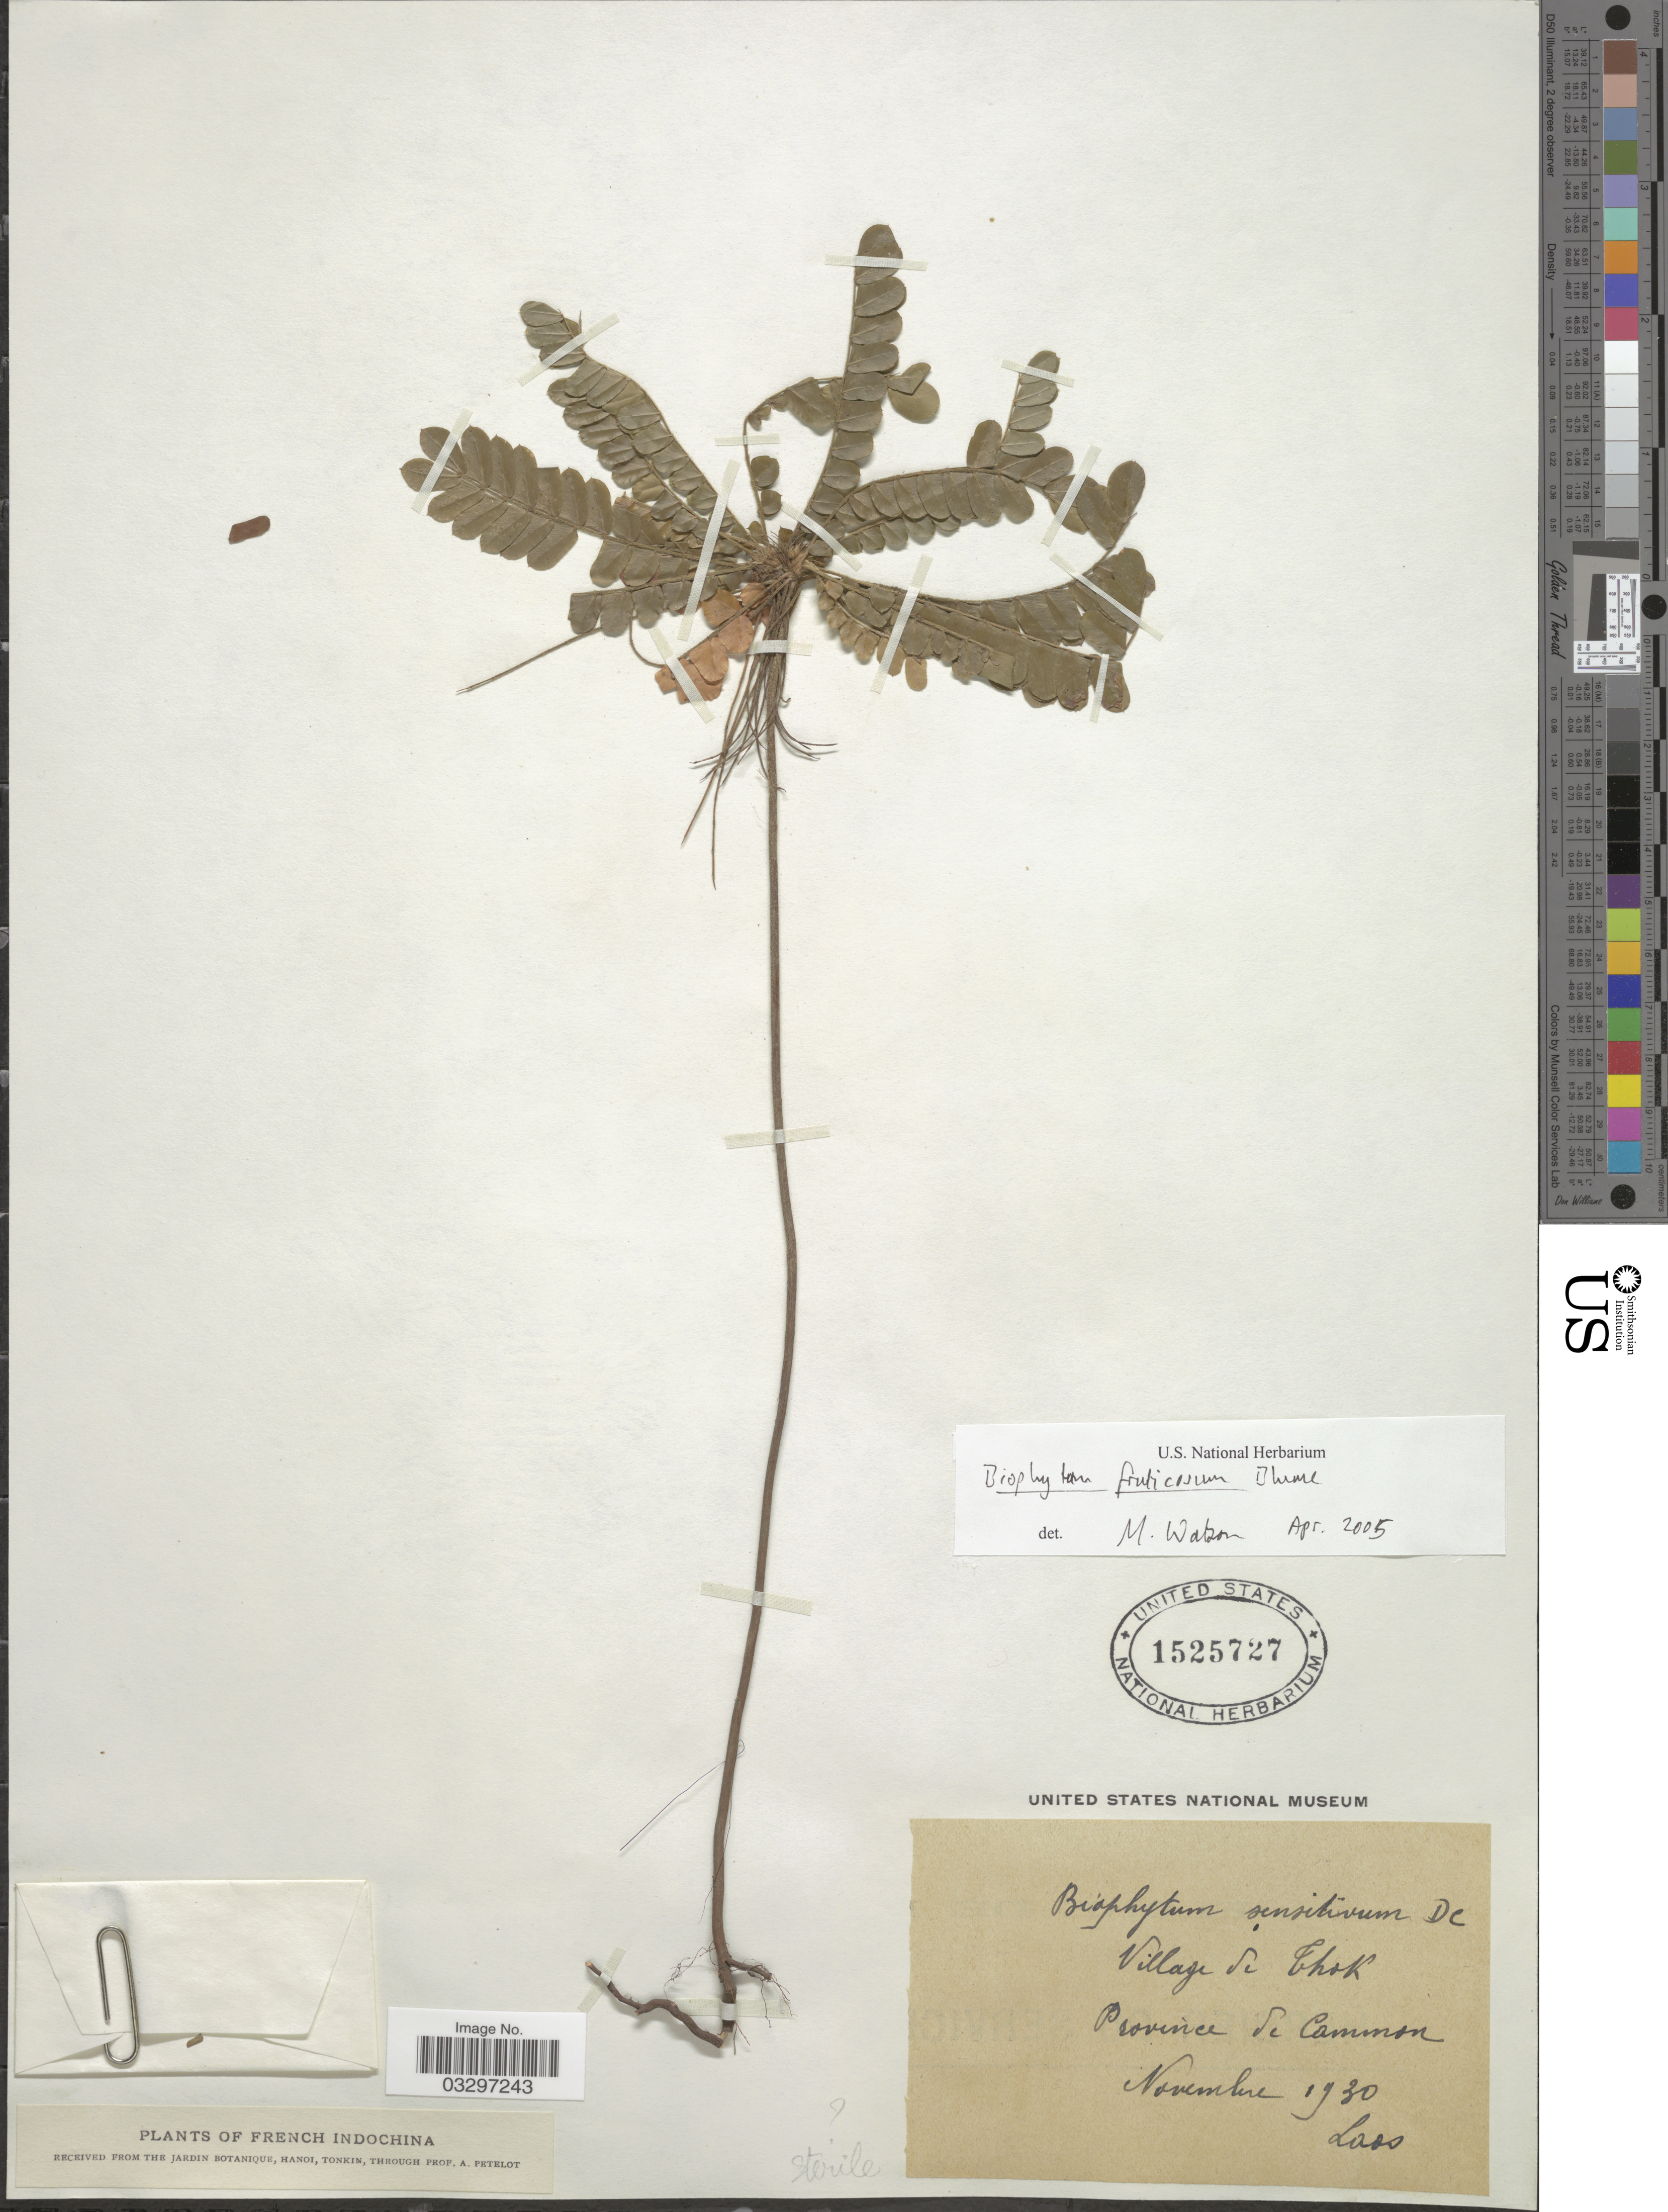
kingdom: Plantae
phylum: Tracheophyta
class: Magnoliopsida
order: Oxalidales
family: Oxalidaceae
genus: Biophytum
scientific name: Biophytum fruticosum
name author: Blume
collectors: A. Petelot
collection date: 1930-11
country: Laos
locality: French Indochina. Village de Thok. Province de Cammon.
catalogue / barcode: US 1525727